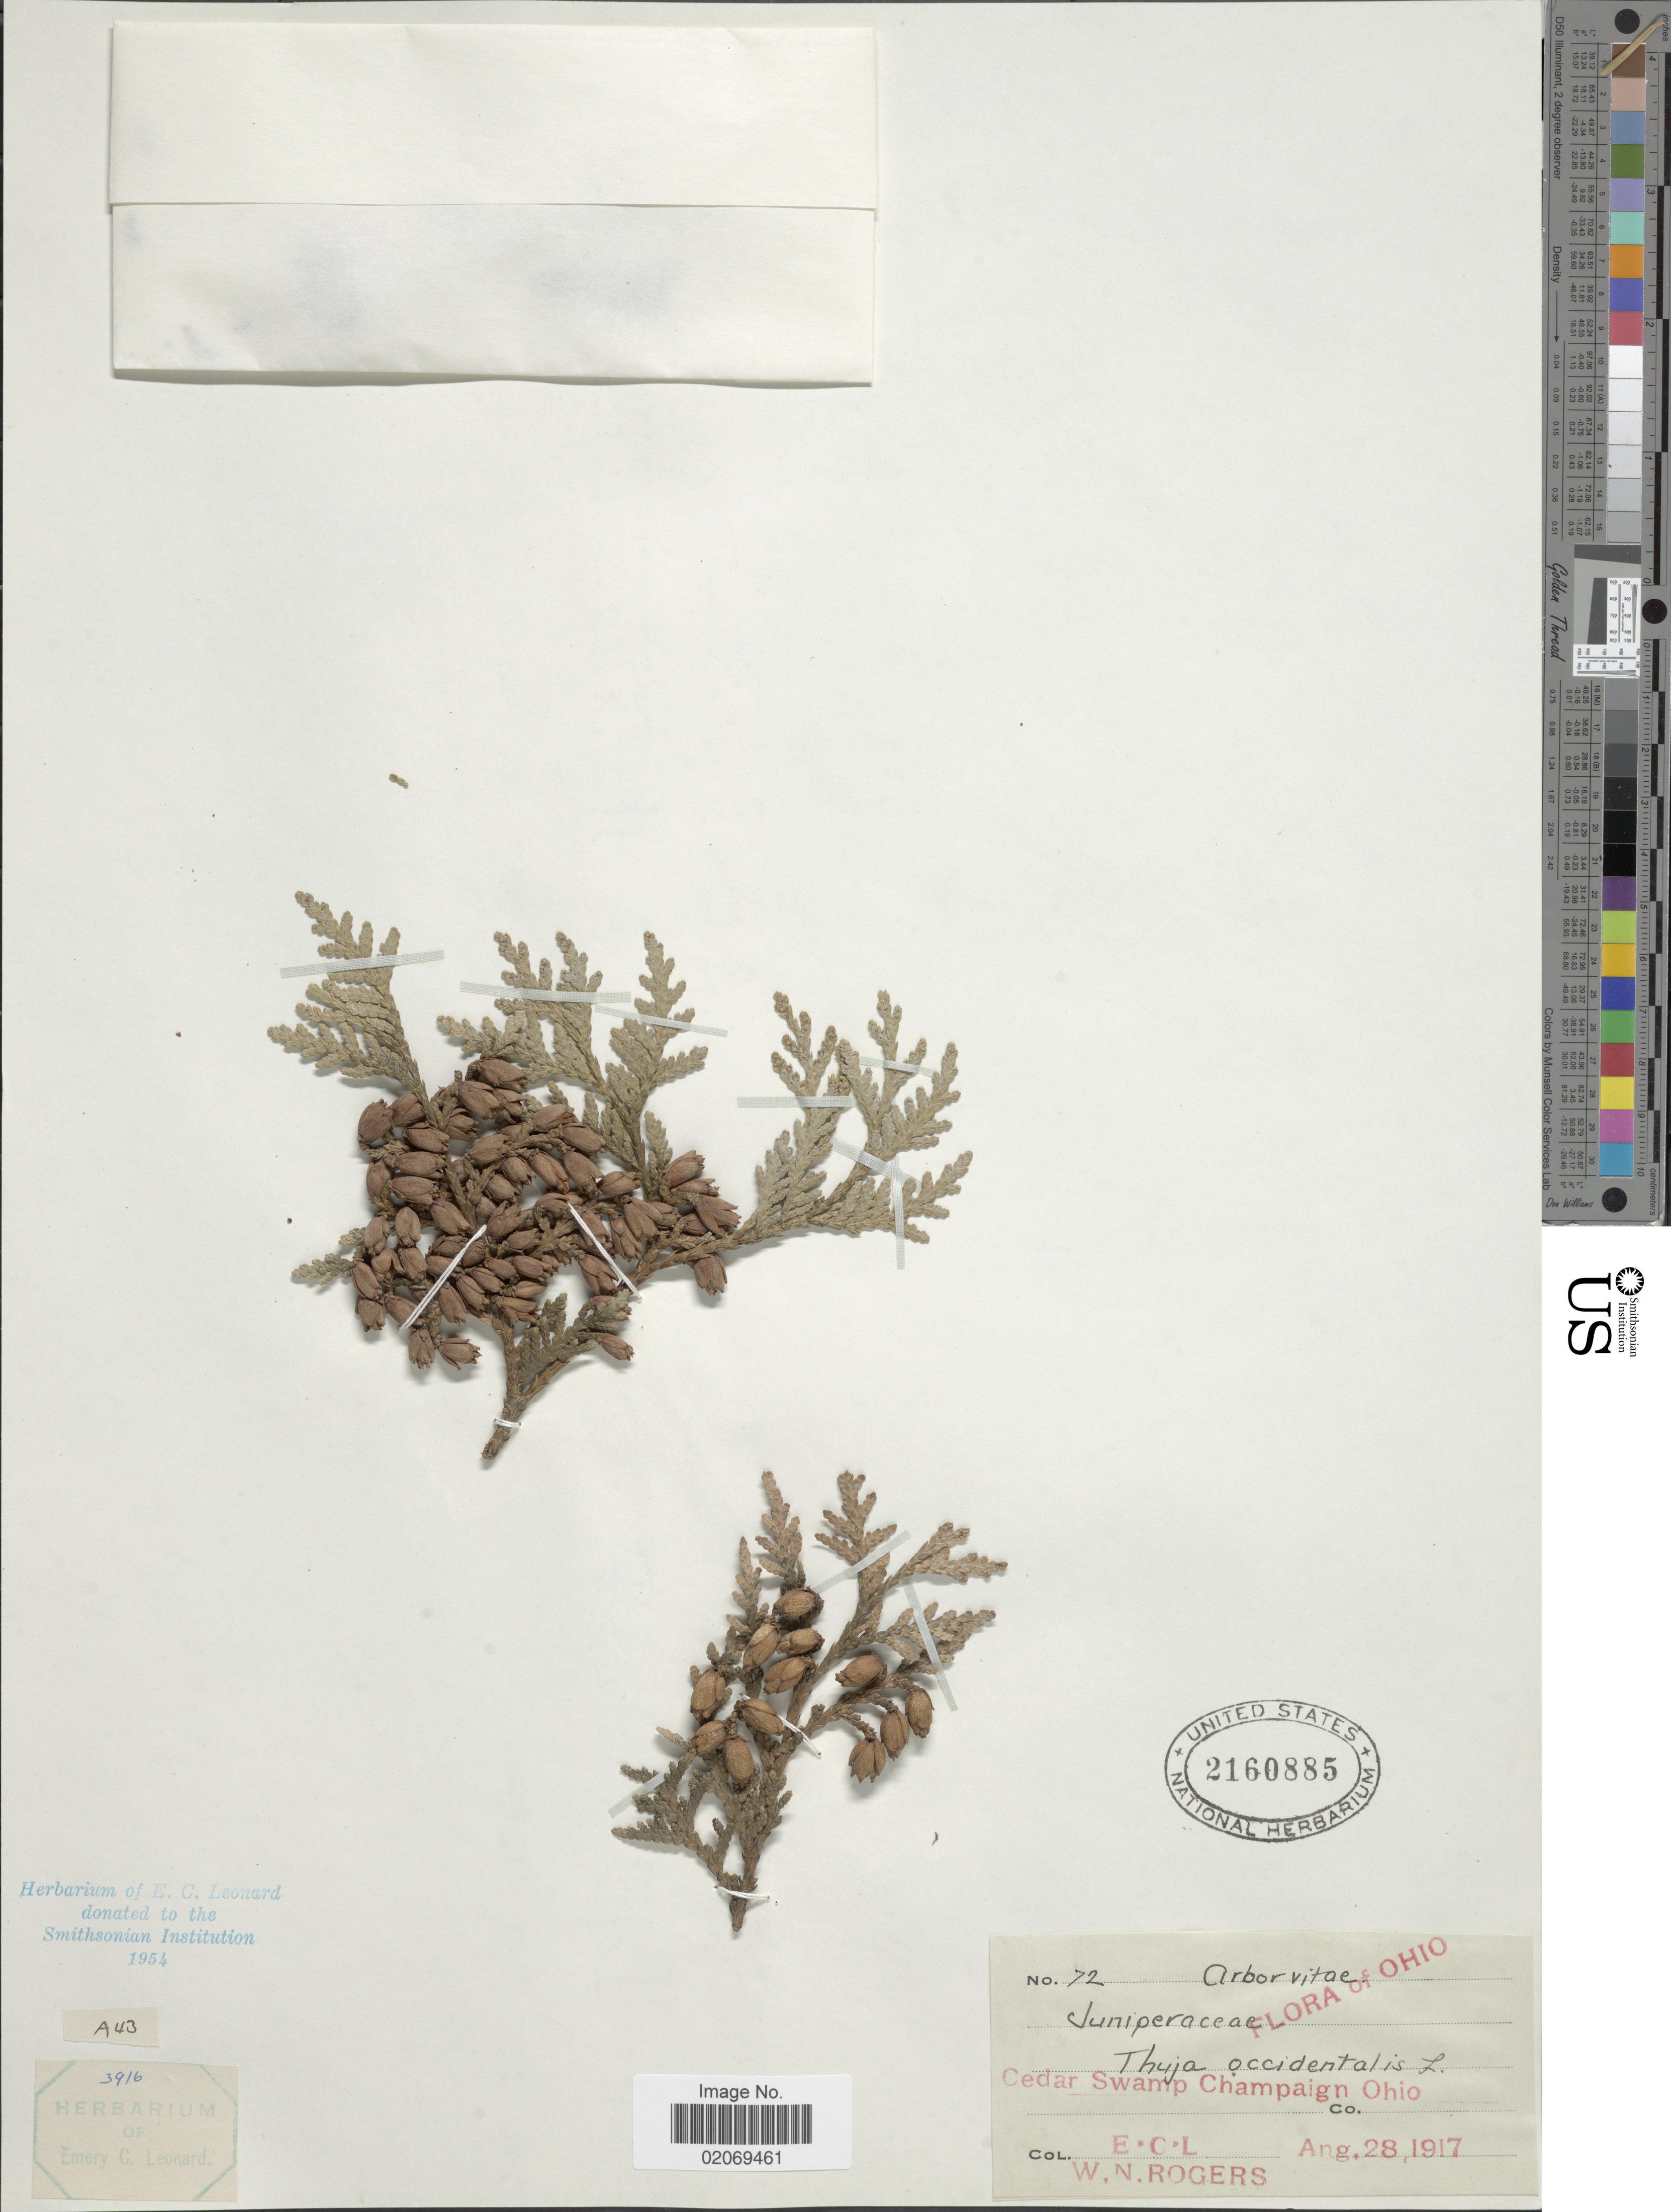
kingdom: Plantae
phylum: Tracheophyta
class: Pinopsida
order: Pinales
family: Cupressaceae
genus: Thuja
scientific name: Thuja occidentalis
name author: L.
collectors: E. C. Leonard & W. Rogers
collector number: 72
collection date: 1917-08-28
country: United States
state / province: Ohio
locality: Cedar Swamp Champaign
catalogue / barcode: US 2160885